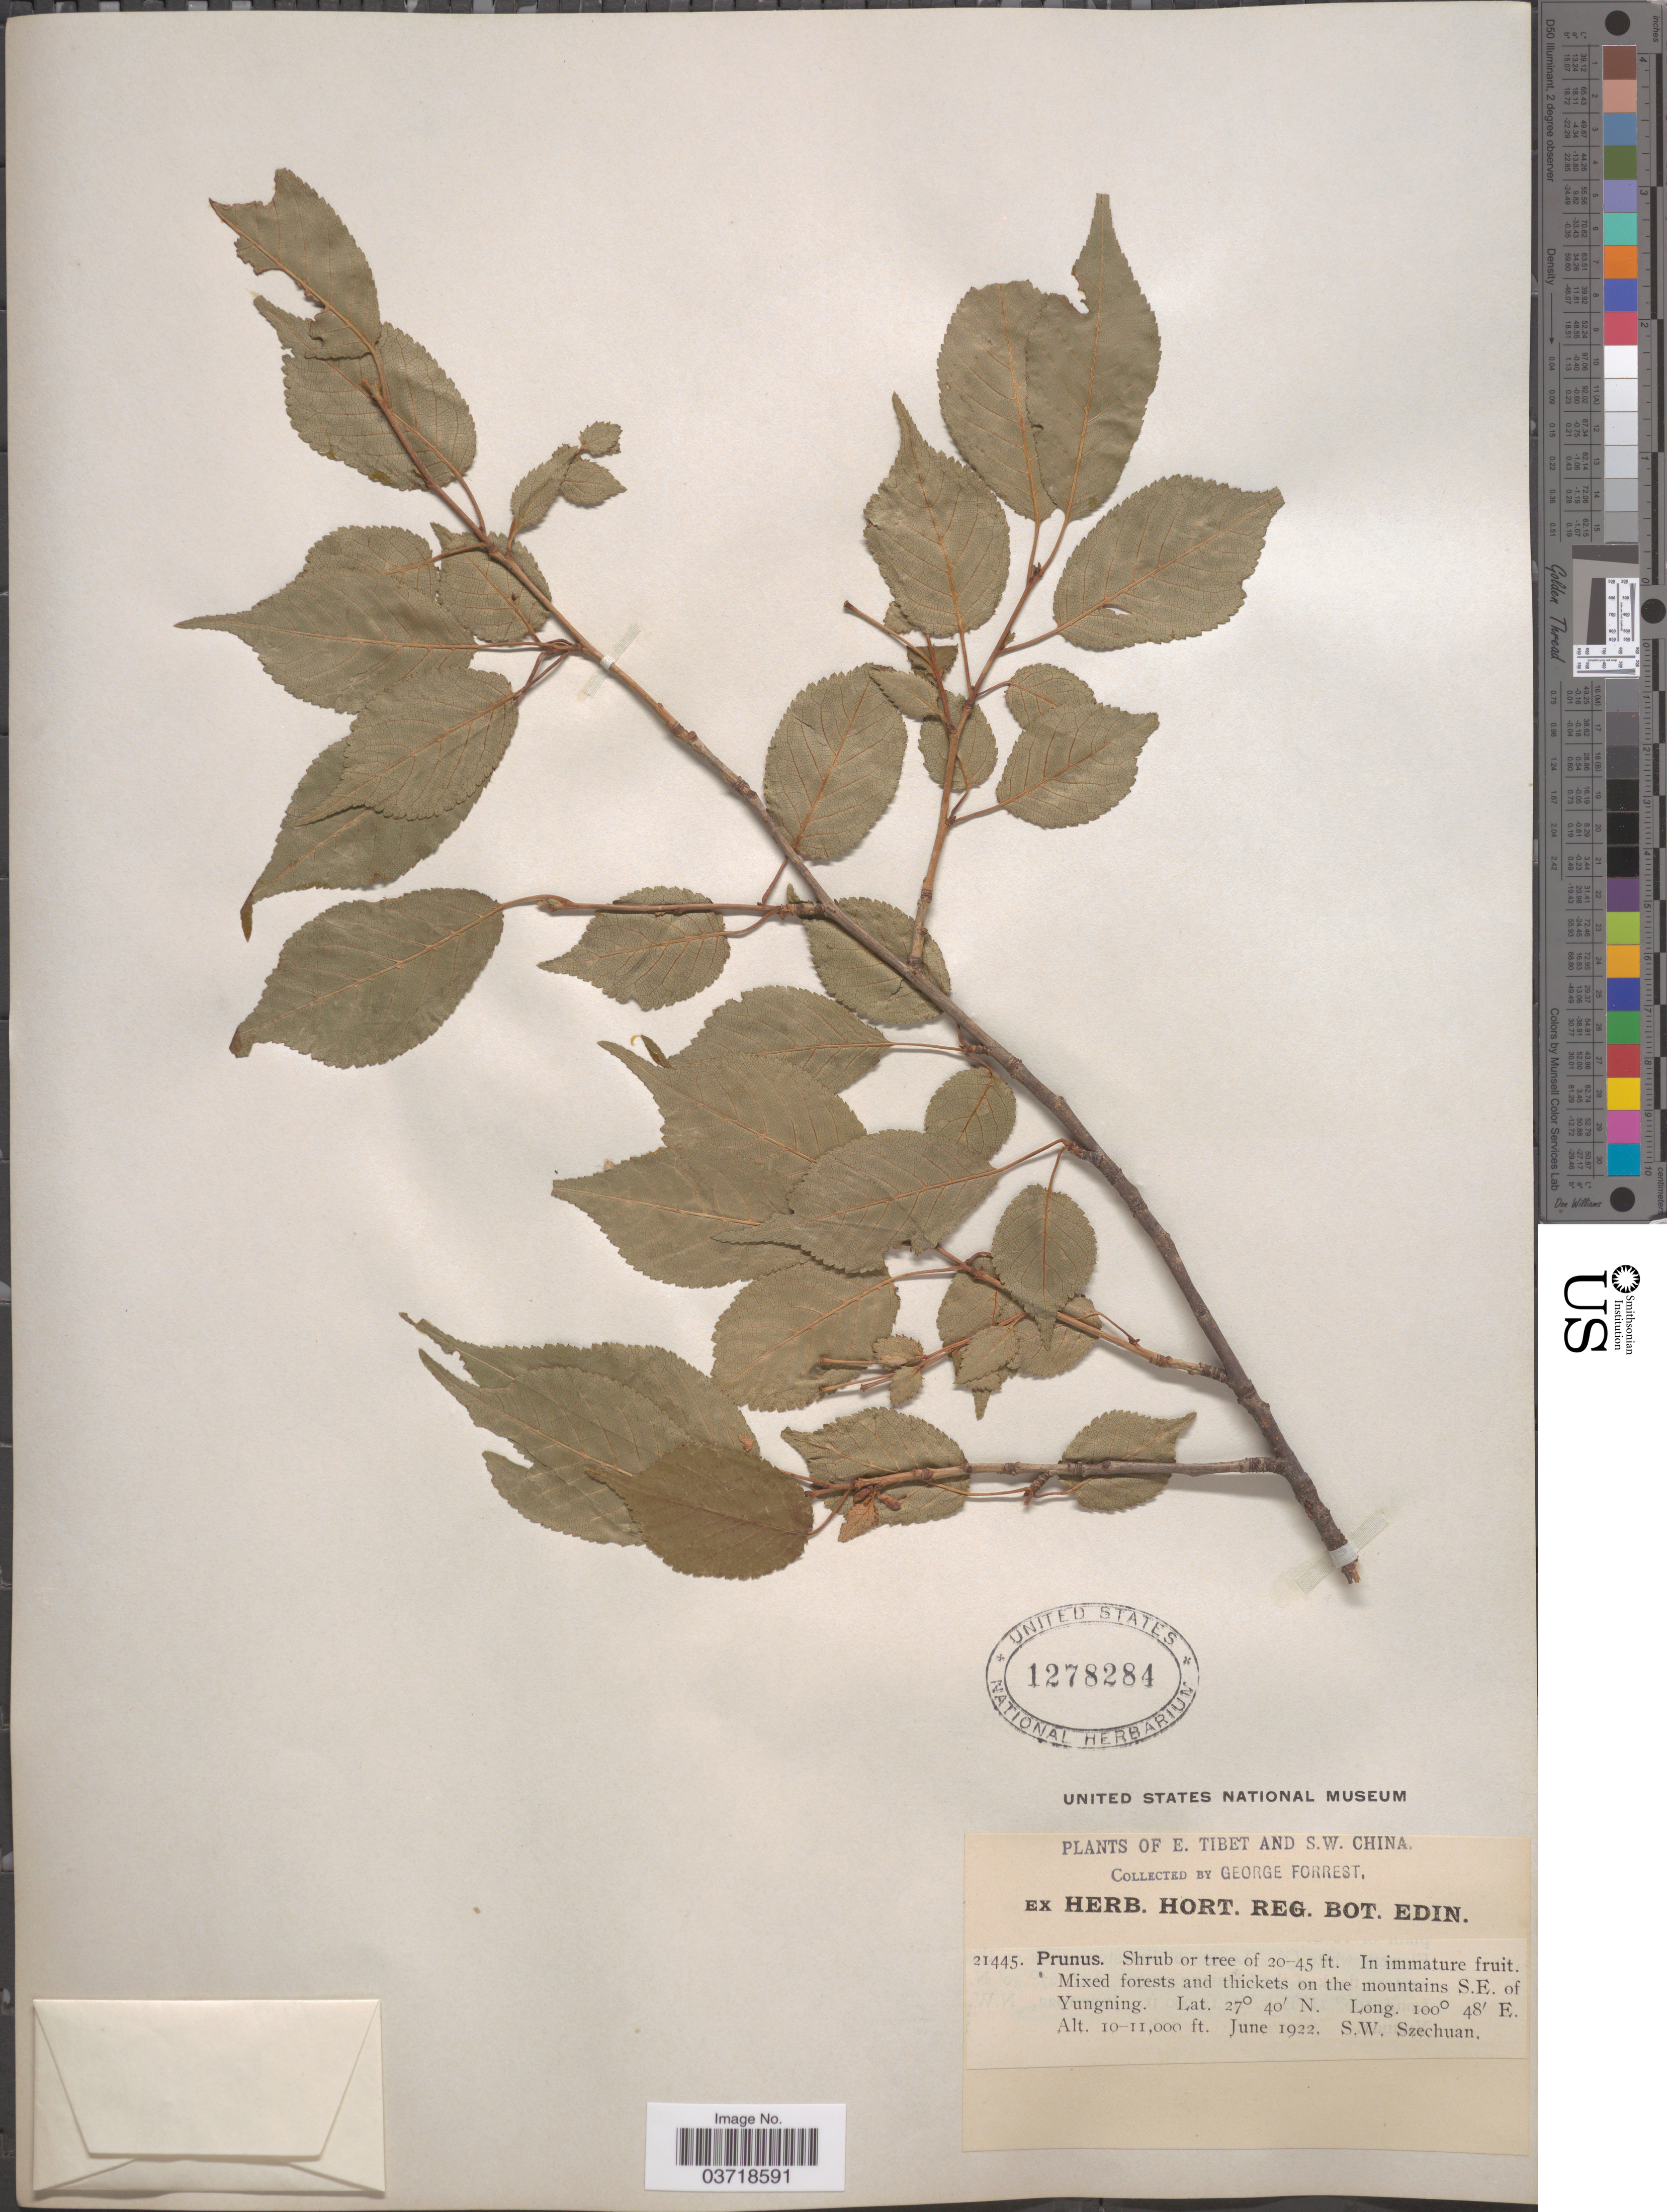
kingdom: Plantae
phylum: Tracheophyta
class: Magnoliopsida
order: Rosales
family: Rosaceae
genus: Prunus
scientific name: Prunus sp.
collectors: G. Forrest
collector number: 21445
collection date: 1922-06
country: China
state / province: Sichuan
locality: S.W. China. On the mountains S.E. of Yungning. S.W. Szechuan.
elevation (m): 3048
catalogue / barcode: US 1278284